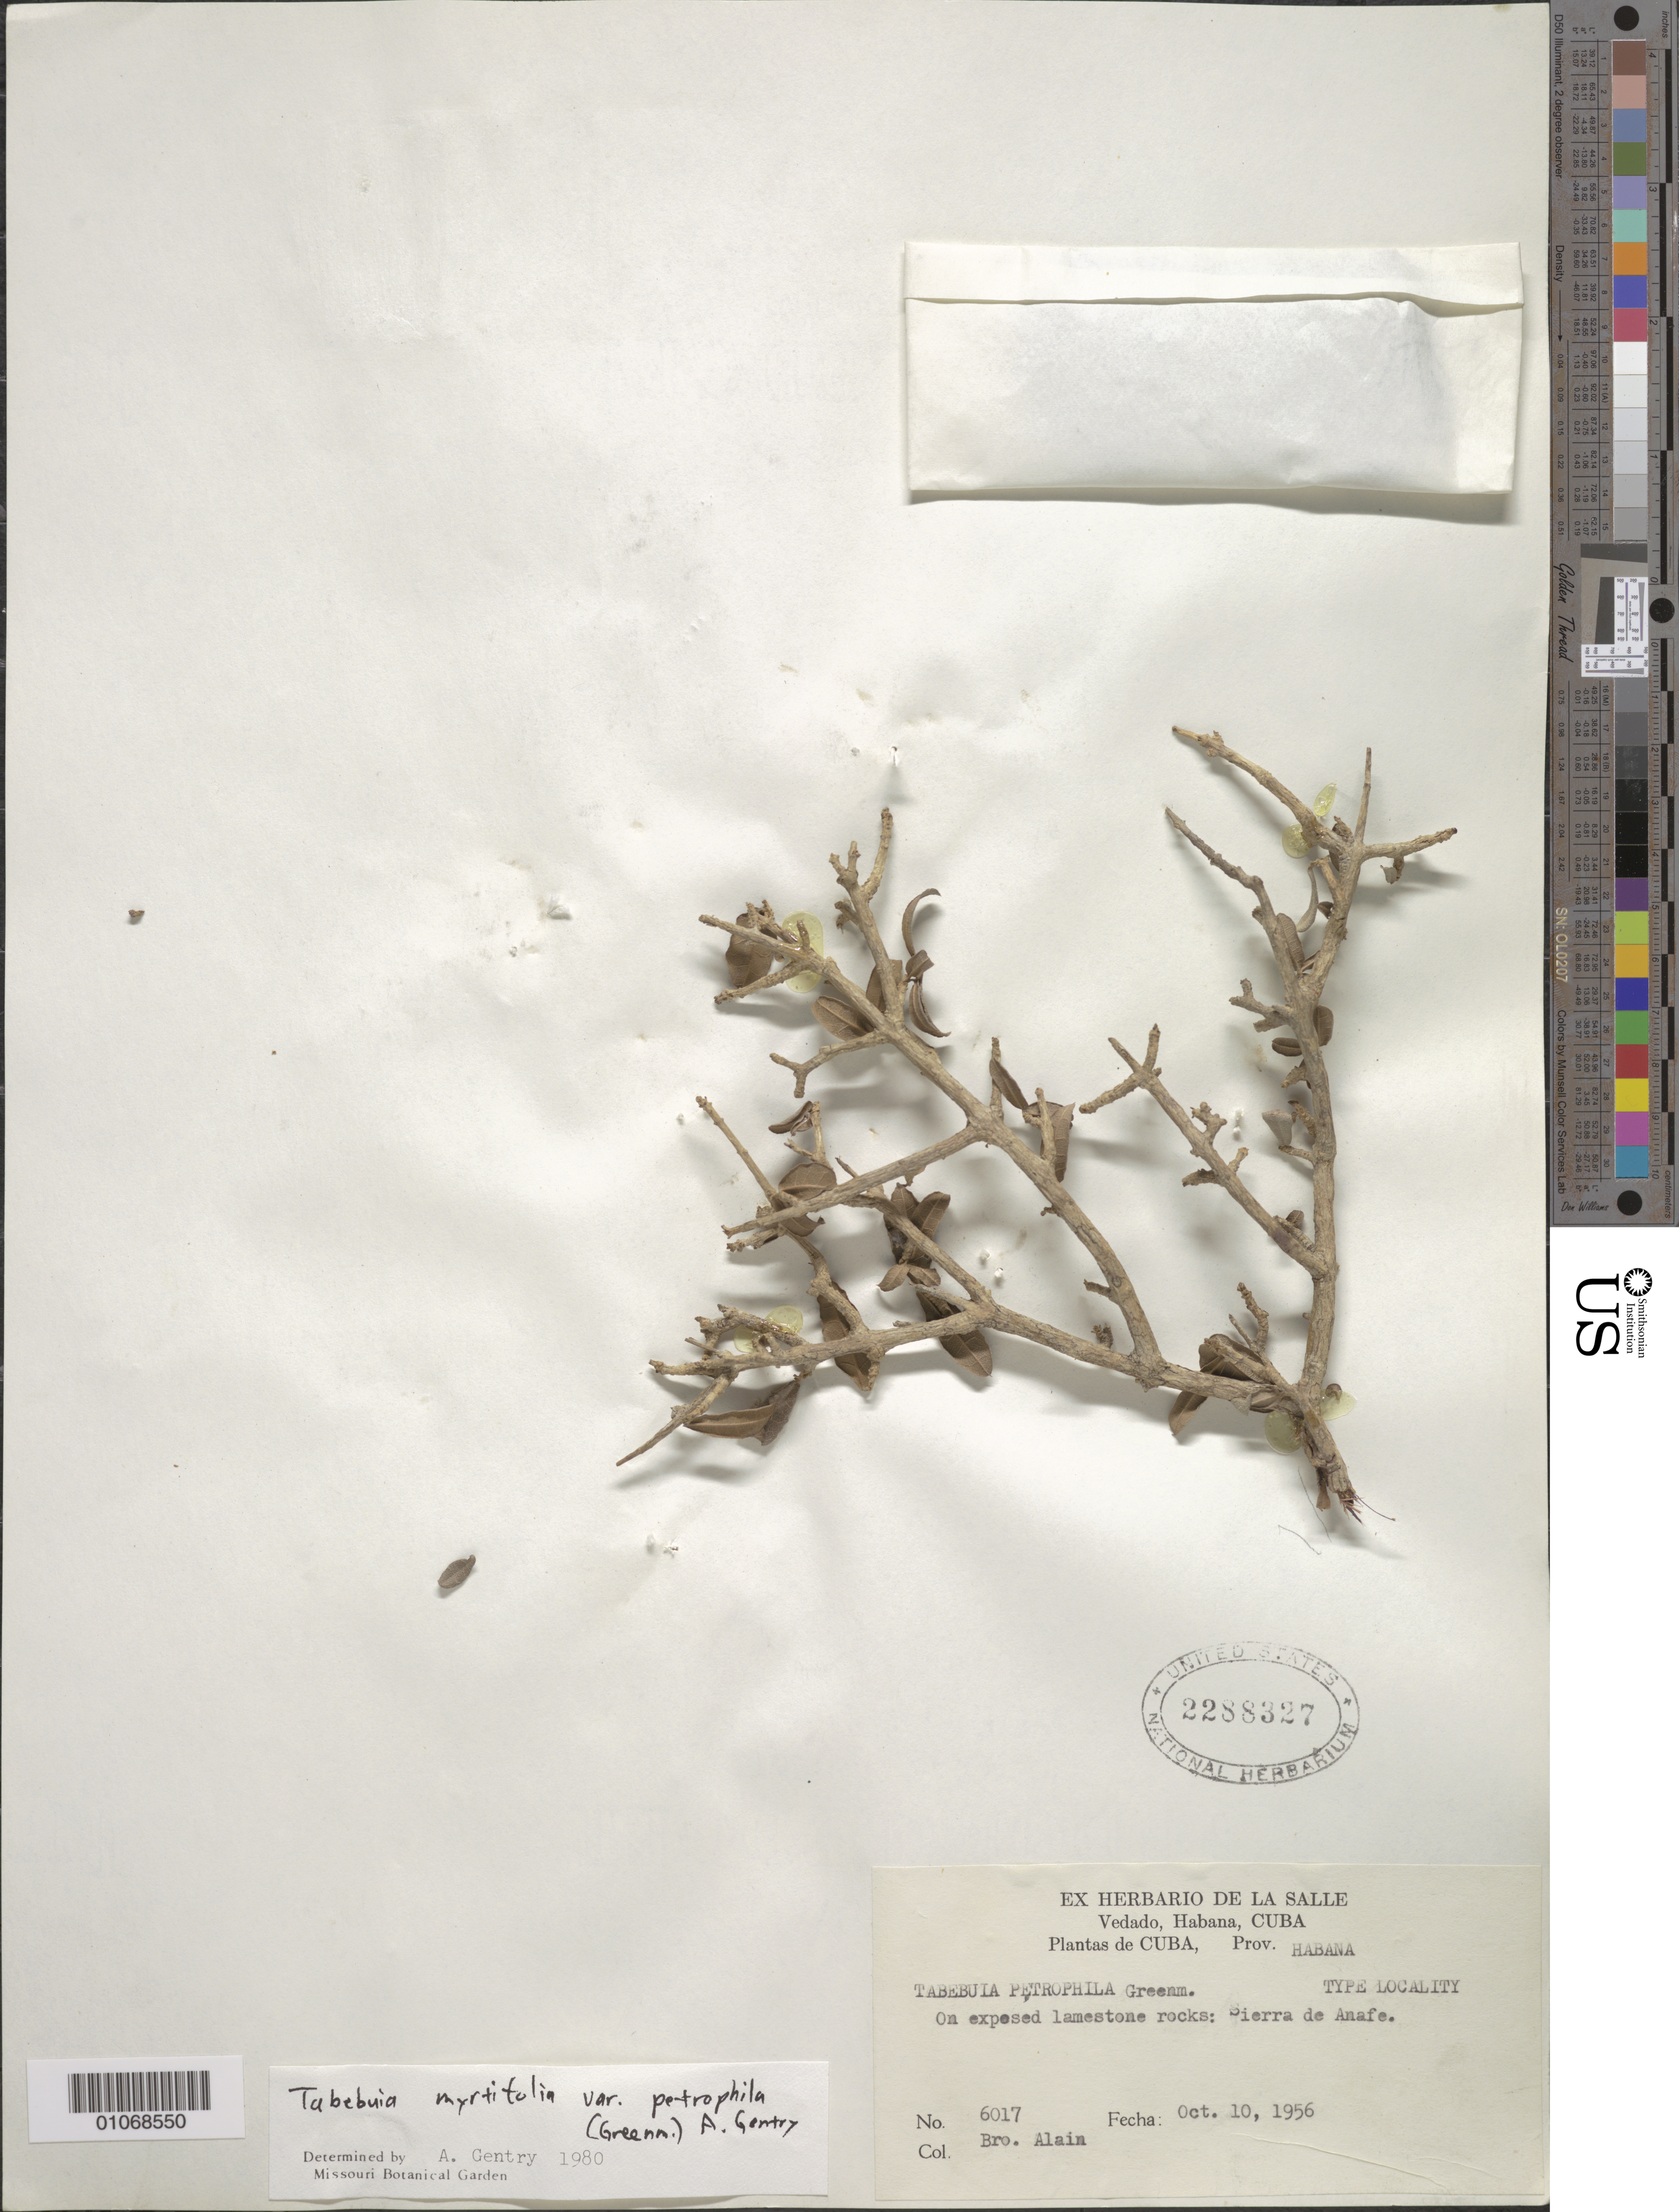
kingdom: Plantae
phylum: Tracheophyta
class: Magnoliopsida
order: Lamiales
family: Bignoniaceae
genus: Tabebuia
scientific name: Tabebuia myrtifolia var. petrophila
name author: (Greenm.) A.H. Gentry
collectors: A. H. Liogier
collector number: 6017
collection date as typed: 10 Oct 1956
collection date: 1956-10-10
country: Cuba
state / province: La Habana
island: Cuba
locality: On exposed limestone rocks: Sierra de Anafe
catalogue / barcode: US 2288327